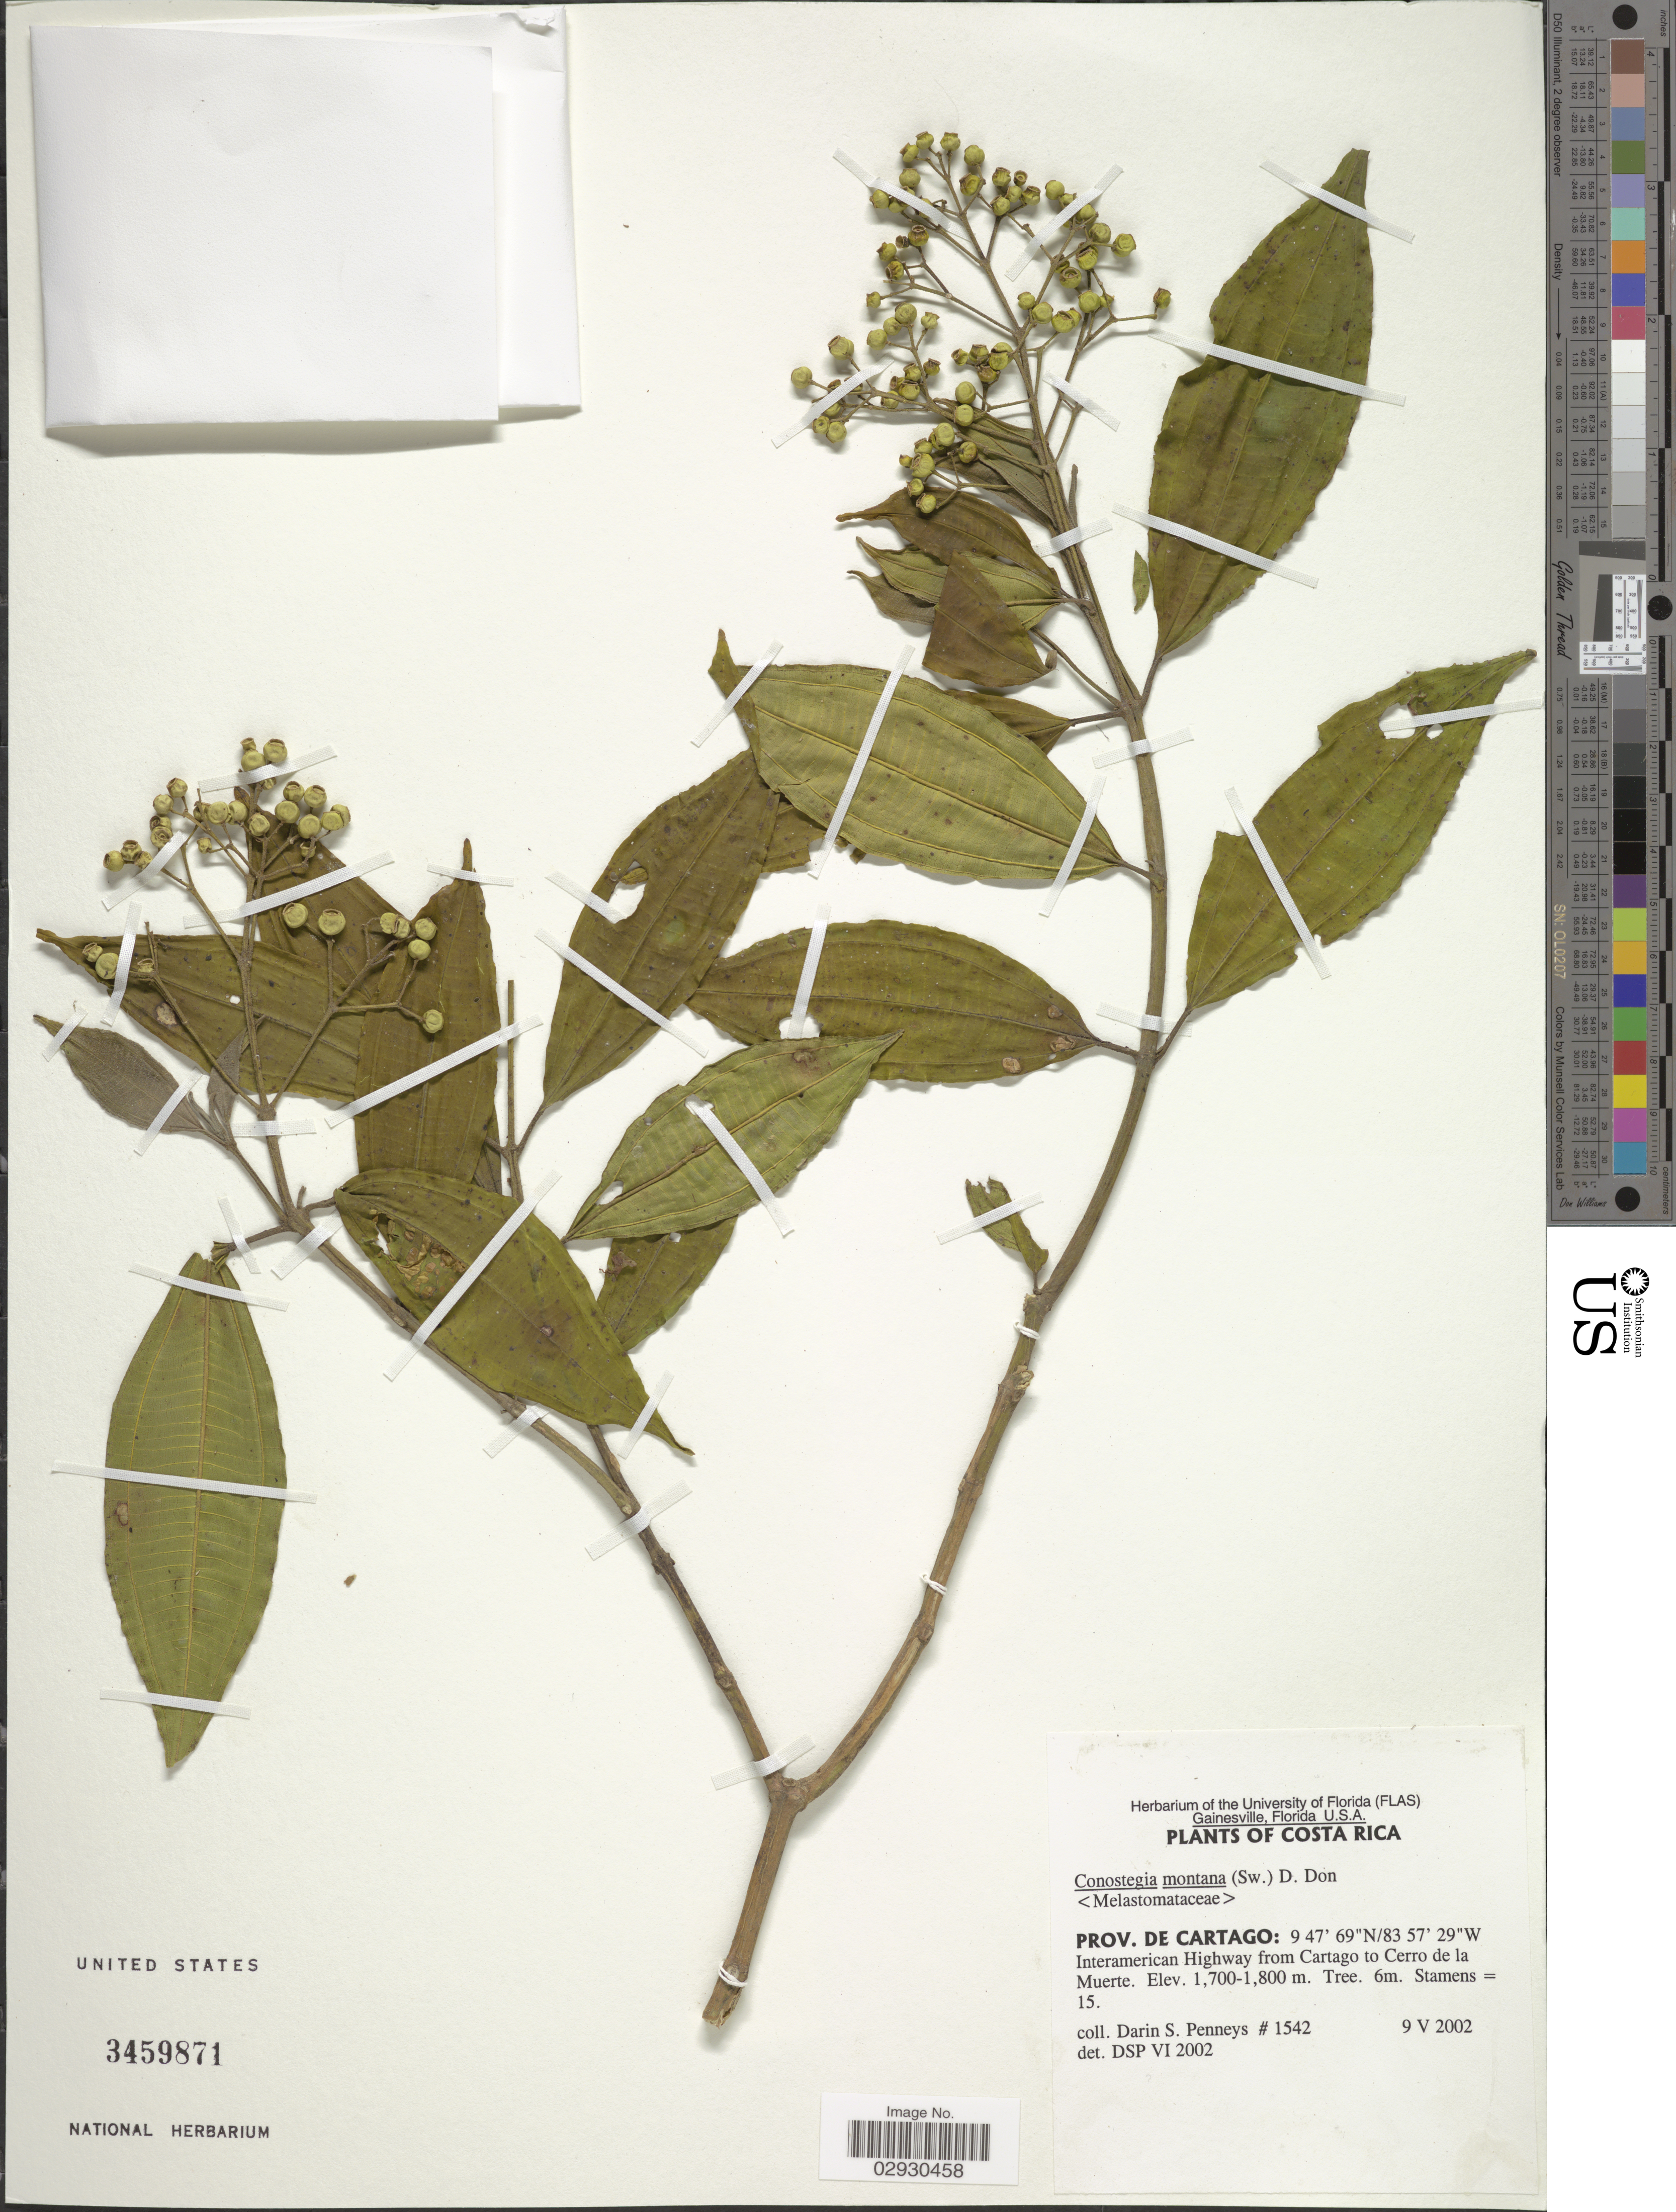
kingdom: Plantae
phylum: Tracheophyta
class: Magnoliopsida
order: Myrtales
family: Melastomataceae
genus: Conostegia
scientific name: Conostegia montana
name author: (Sw.) D. Don ex DC.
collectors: D. S. Penneys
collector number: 1542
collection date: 2002-05-09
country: Costa Rica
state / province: Cartago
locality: Interamerican Highway from Cartago to Cerro de la Muerte.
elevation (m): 1700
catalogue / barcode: US 3459871